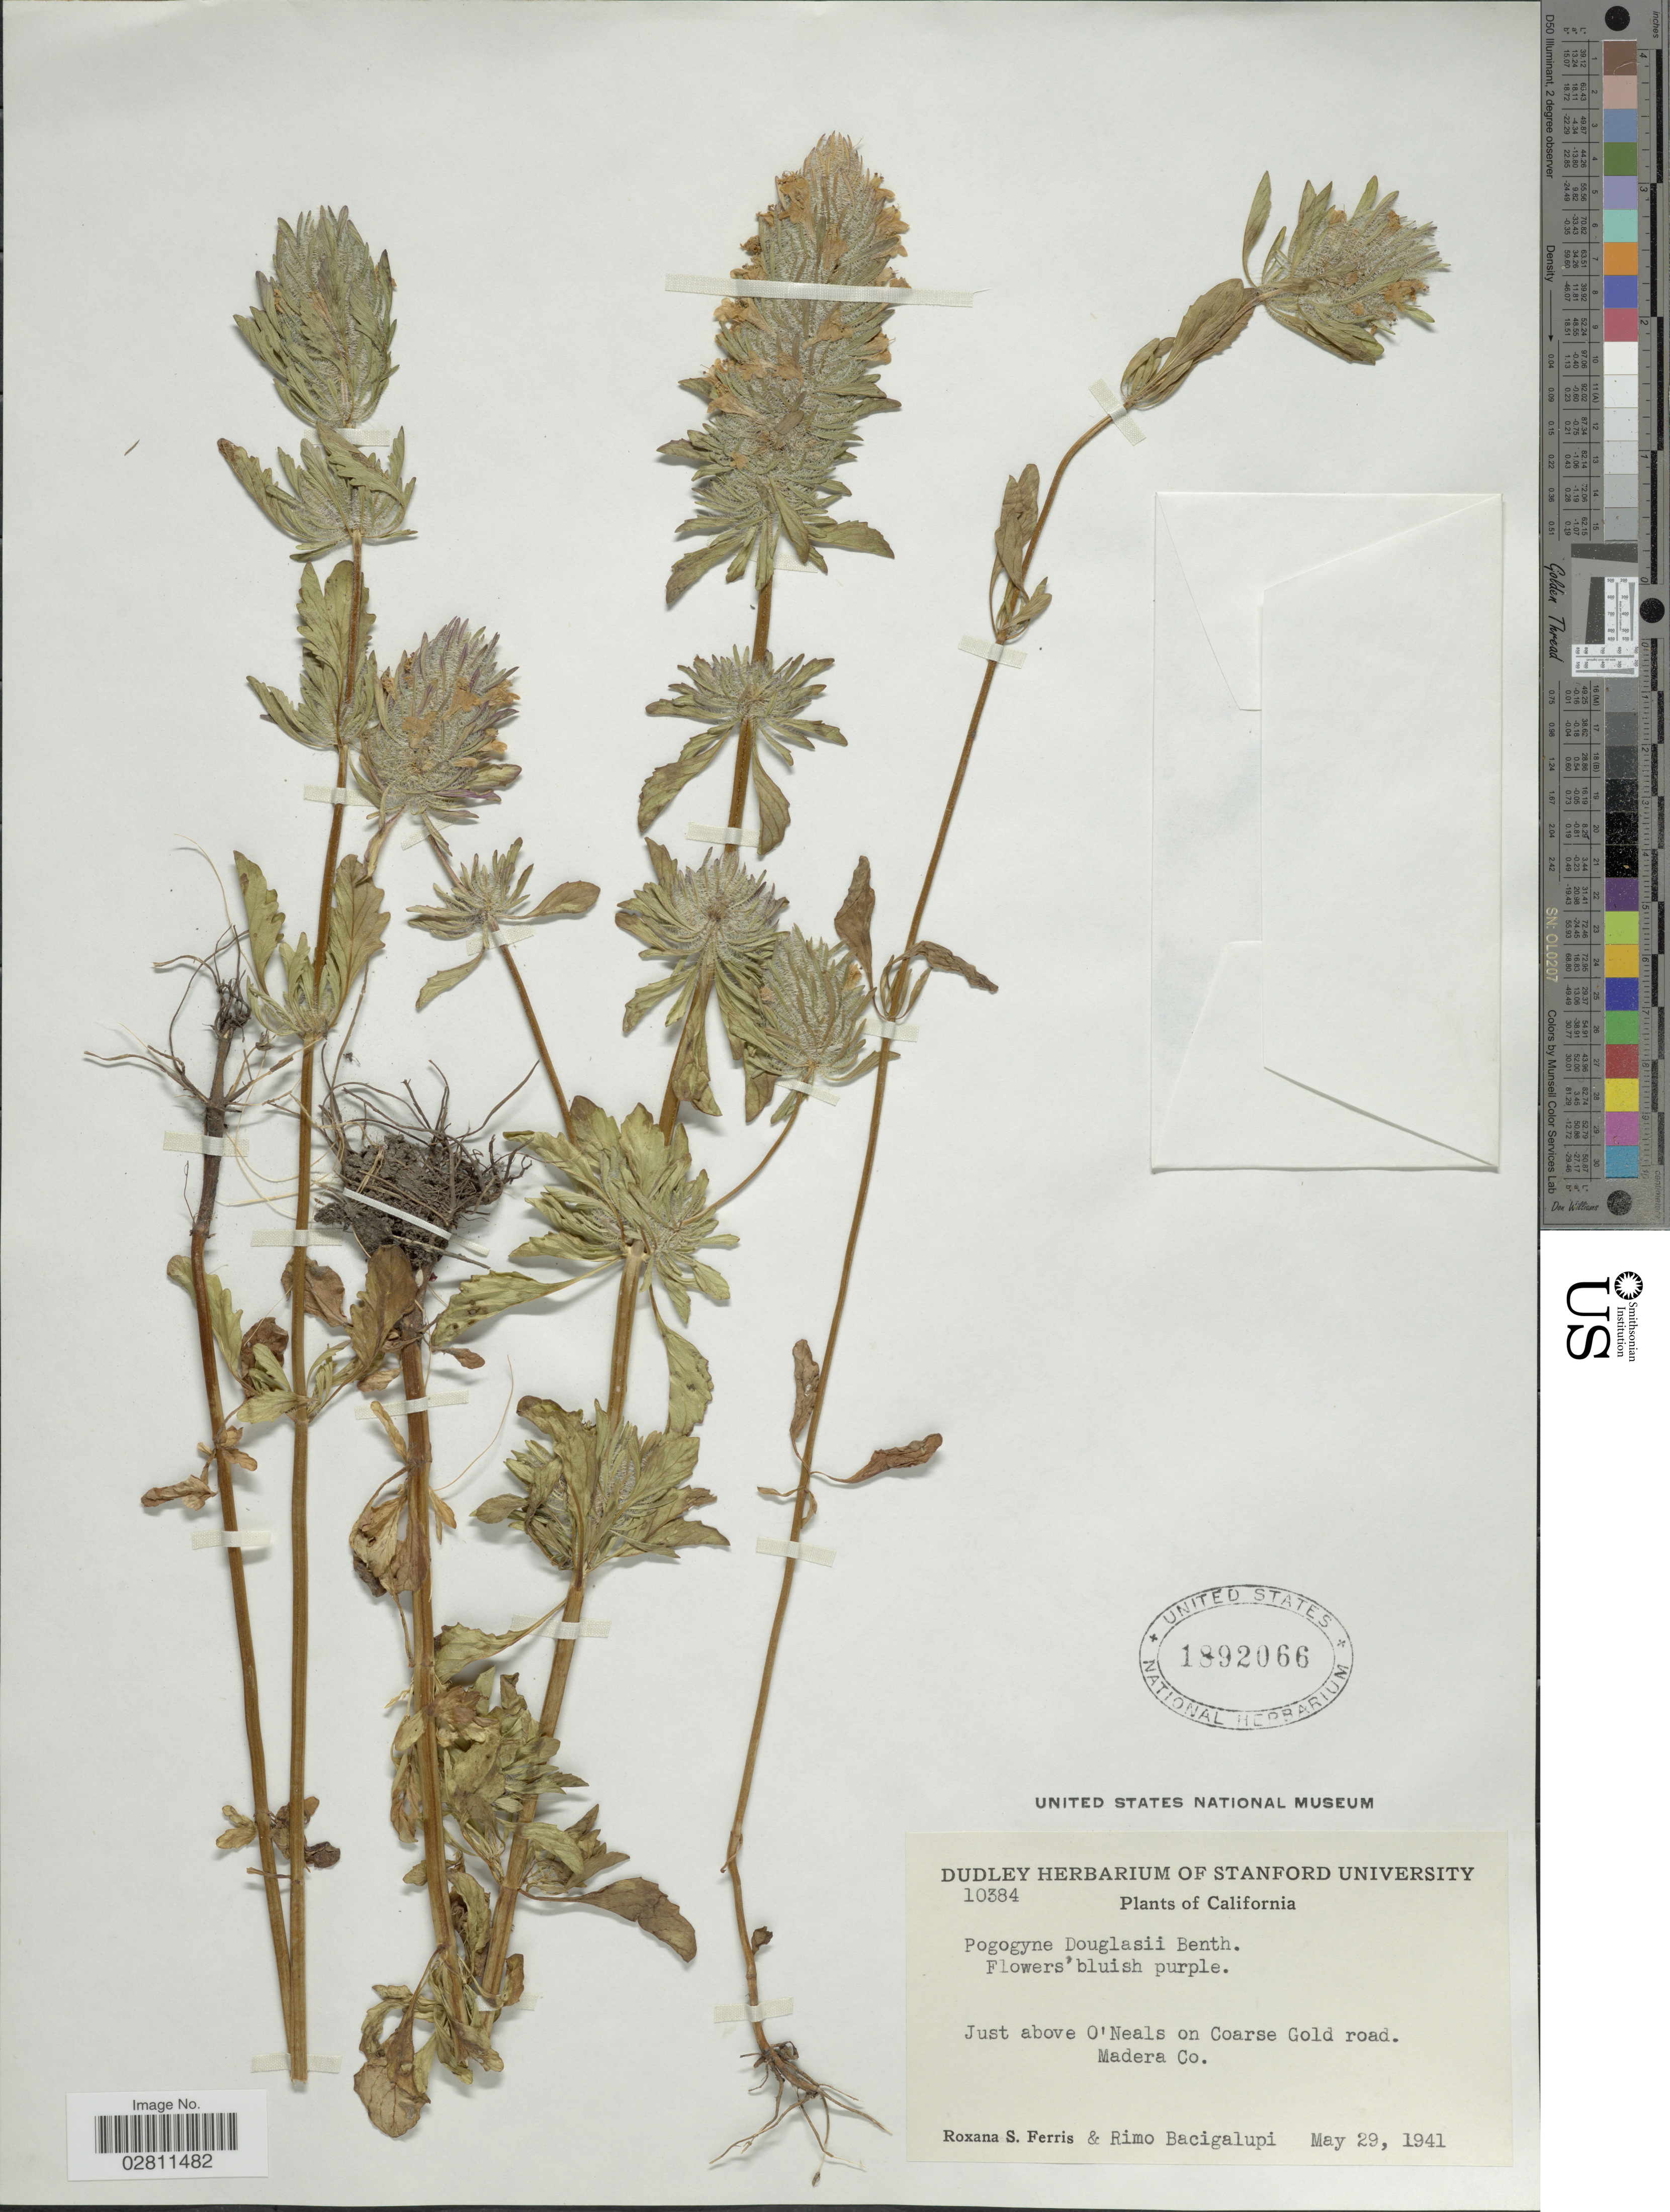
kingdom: Plantae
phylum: Tracheophyta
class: Magnoliopsida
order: Lamiales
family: Lamiaceae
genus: Pogogyne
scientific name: Pogogyne douglasii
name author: Benth.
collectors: R. S. Ferris & R. Bacigalupi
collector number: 10384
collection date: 1941-05-29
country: United States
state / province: California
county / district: Madera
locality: Just above O 'Neals on Coarse Gold road. Madera Co.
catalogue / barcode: US 1892066